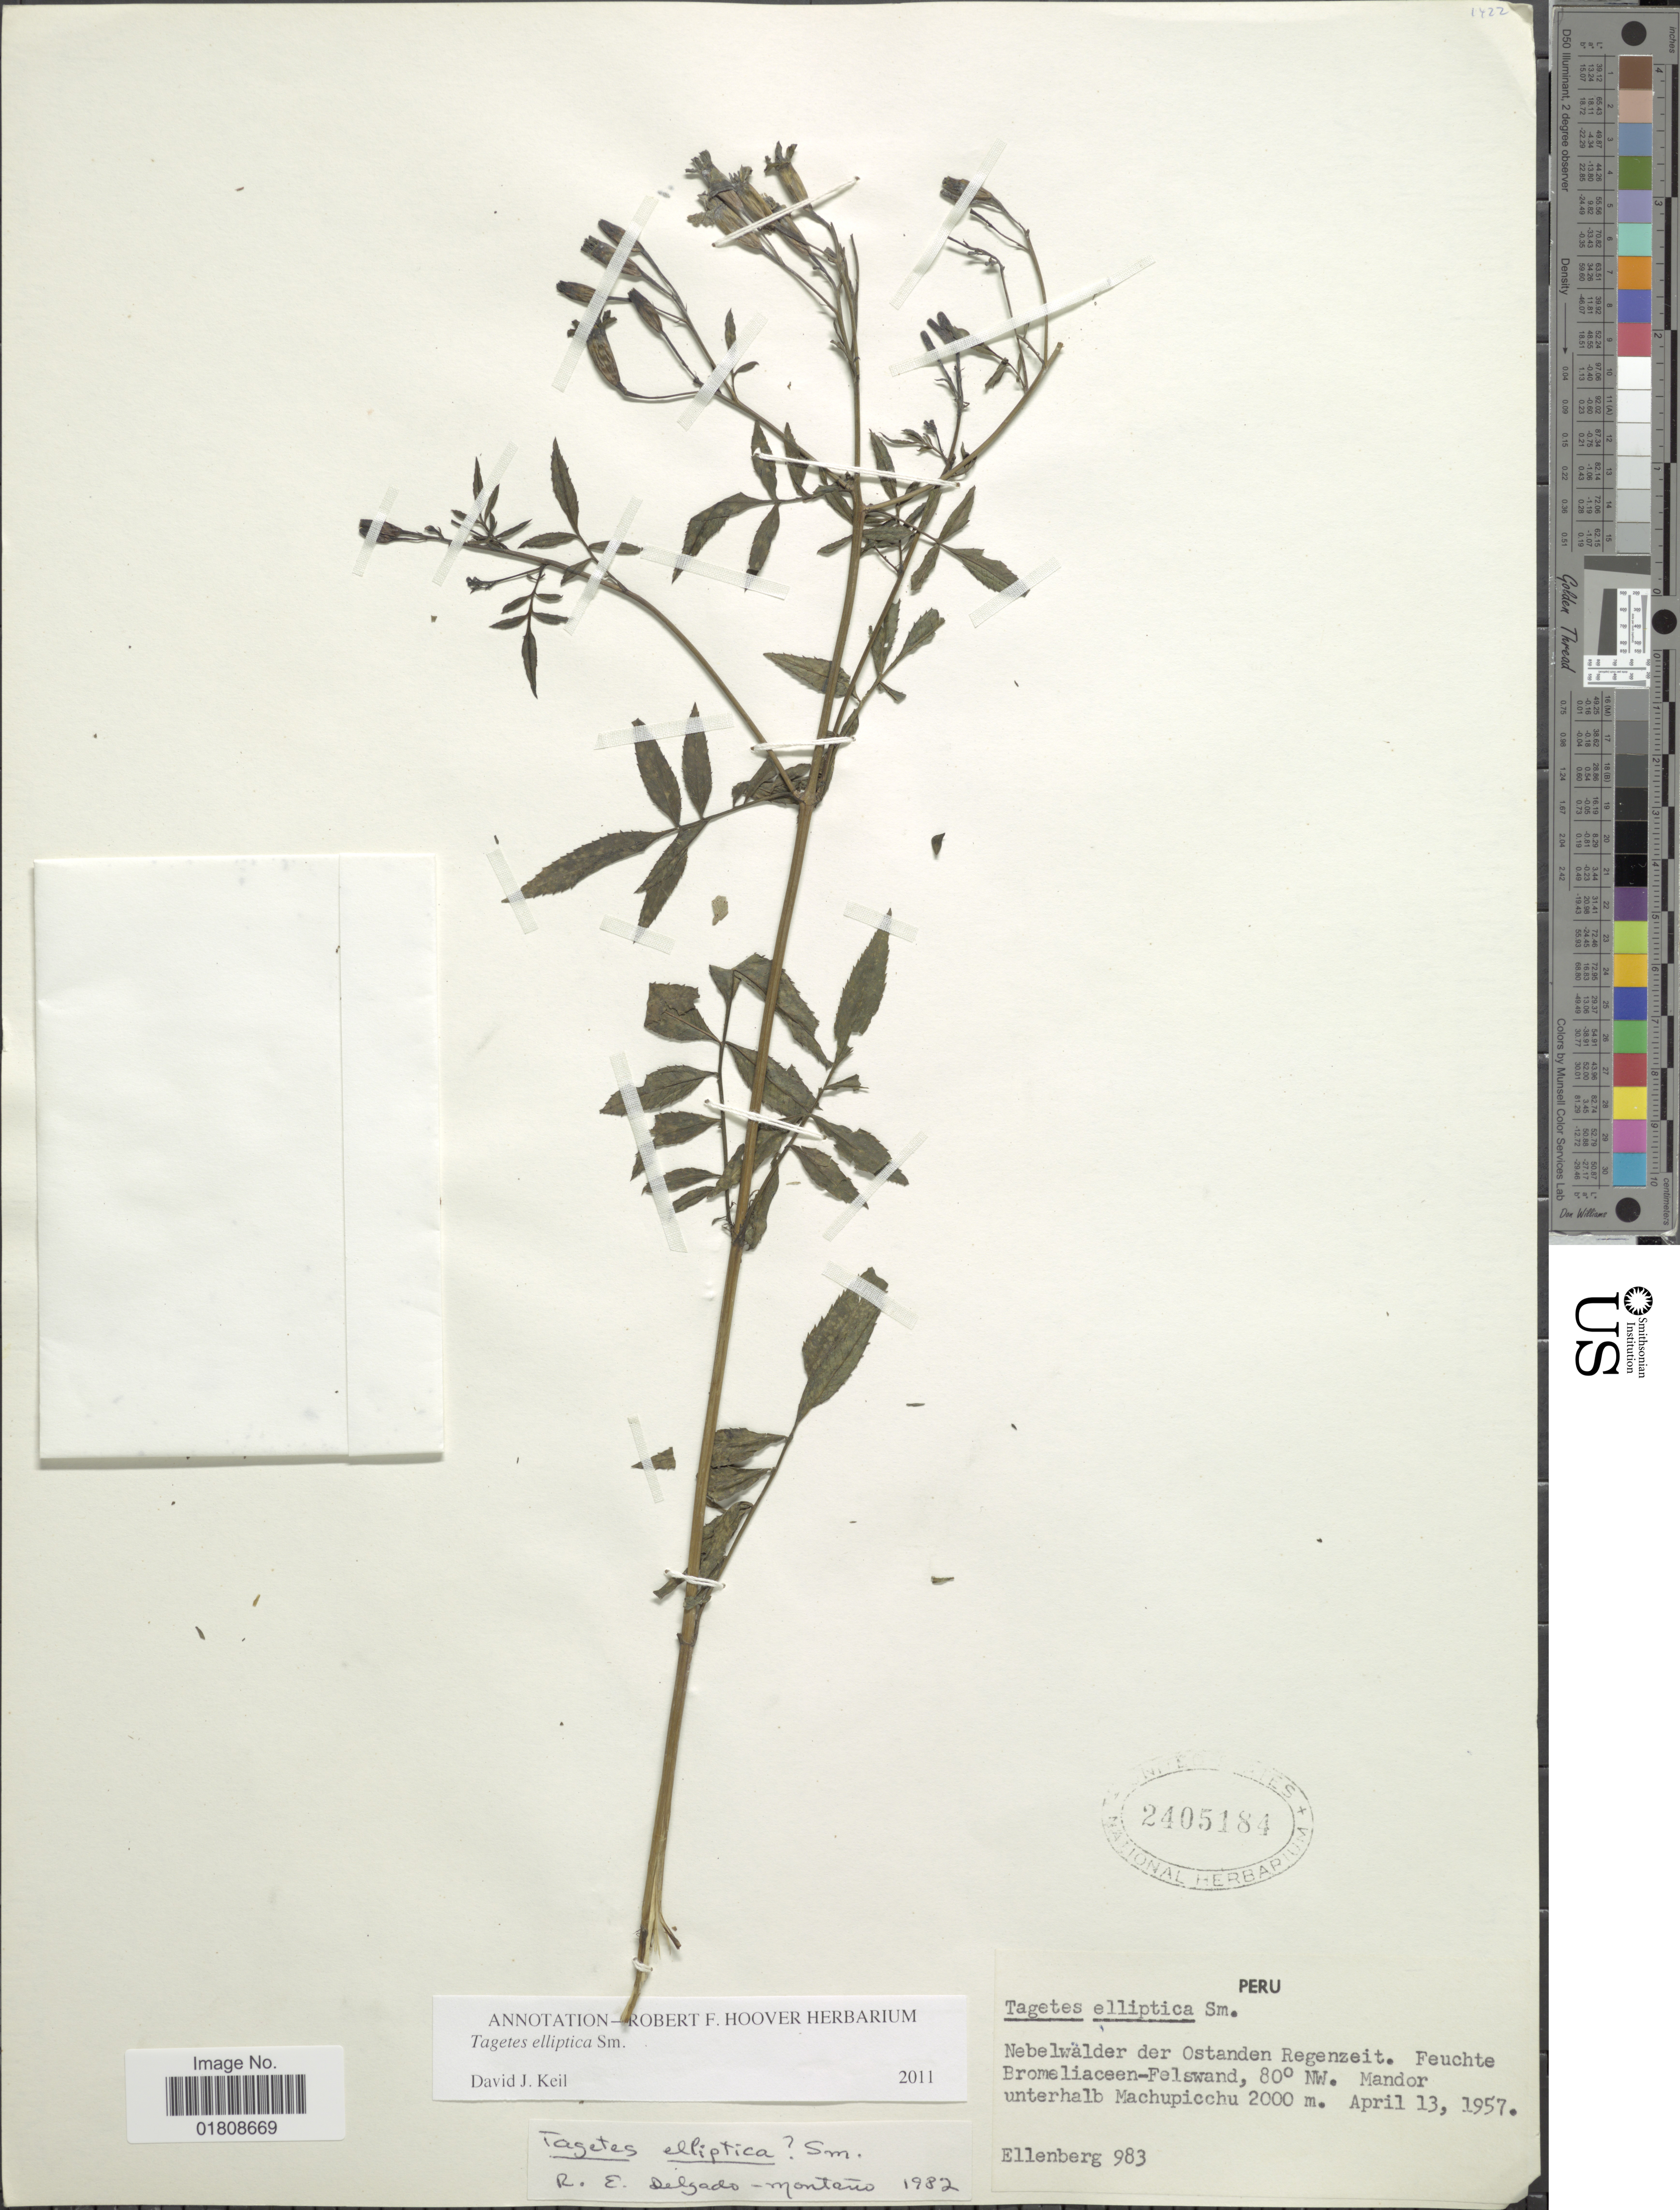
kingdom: Plantae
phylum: Tracheophyta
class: Magnoliopsida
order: Asterales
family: Asteraceae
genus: Tagetes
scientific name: Tagetes elliptica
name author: Sm. in Rees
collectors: H. Ellenberg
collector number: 983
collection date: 1957-04-13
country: Peru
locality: Nebelwalder der Ostanden Regenzeit, Feuchte Bromeliaceen-Felswand, 80° NW, Mandor unterhalb Machupicchu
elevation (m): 2000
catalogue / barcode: US 2405184